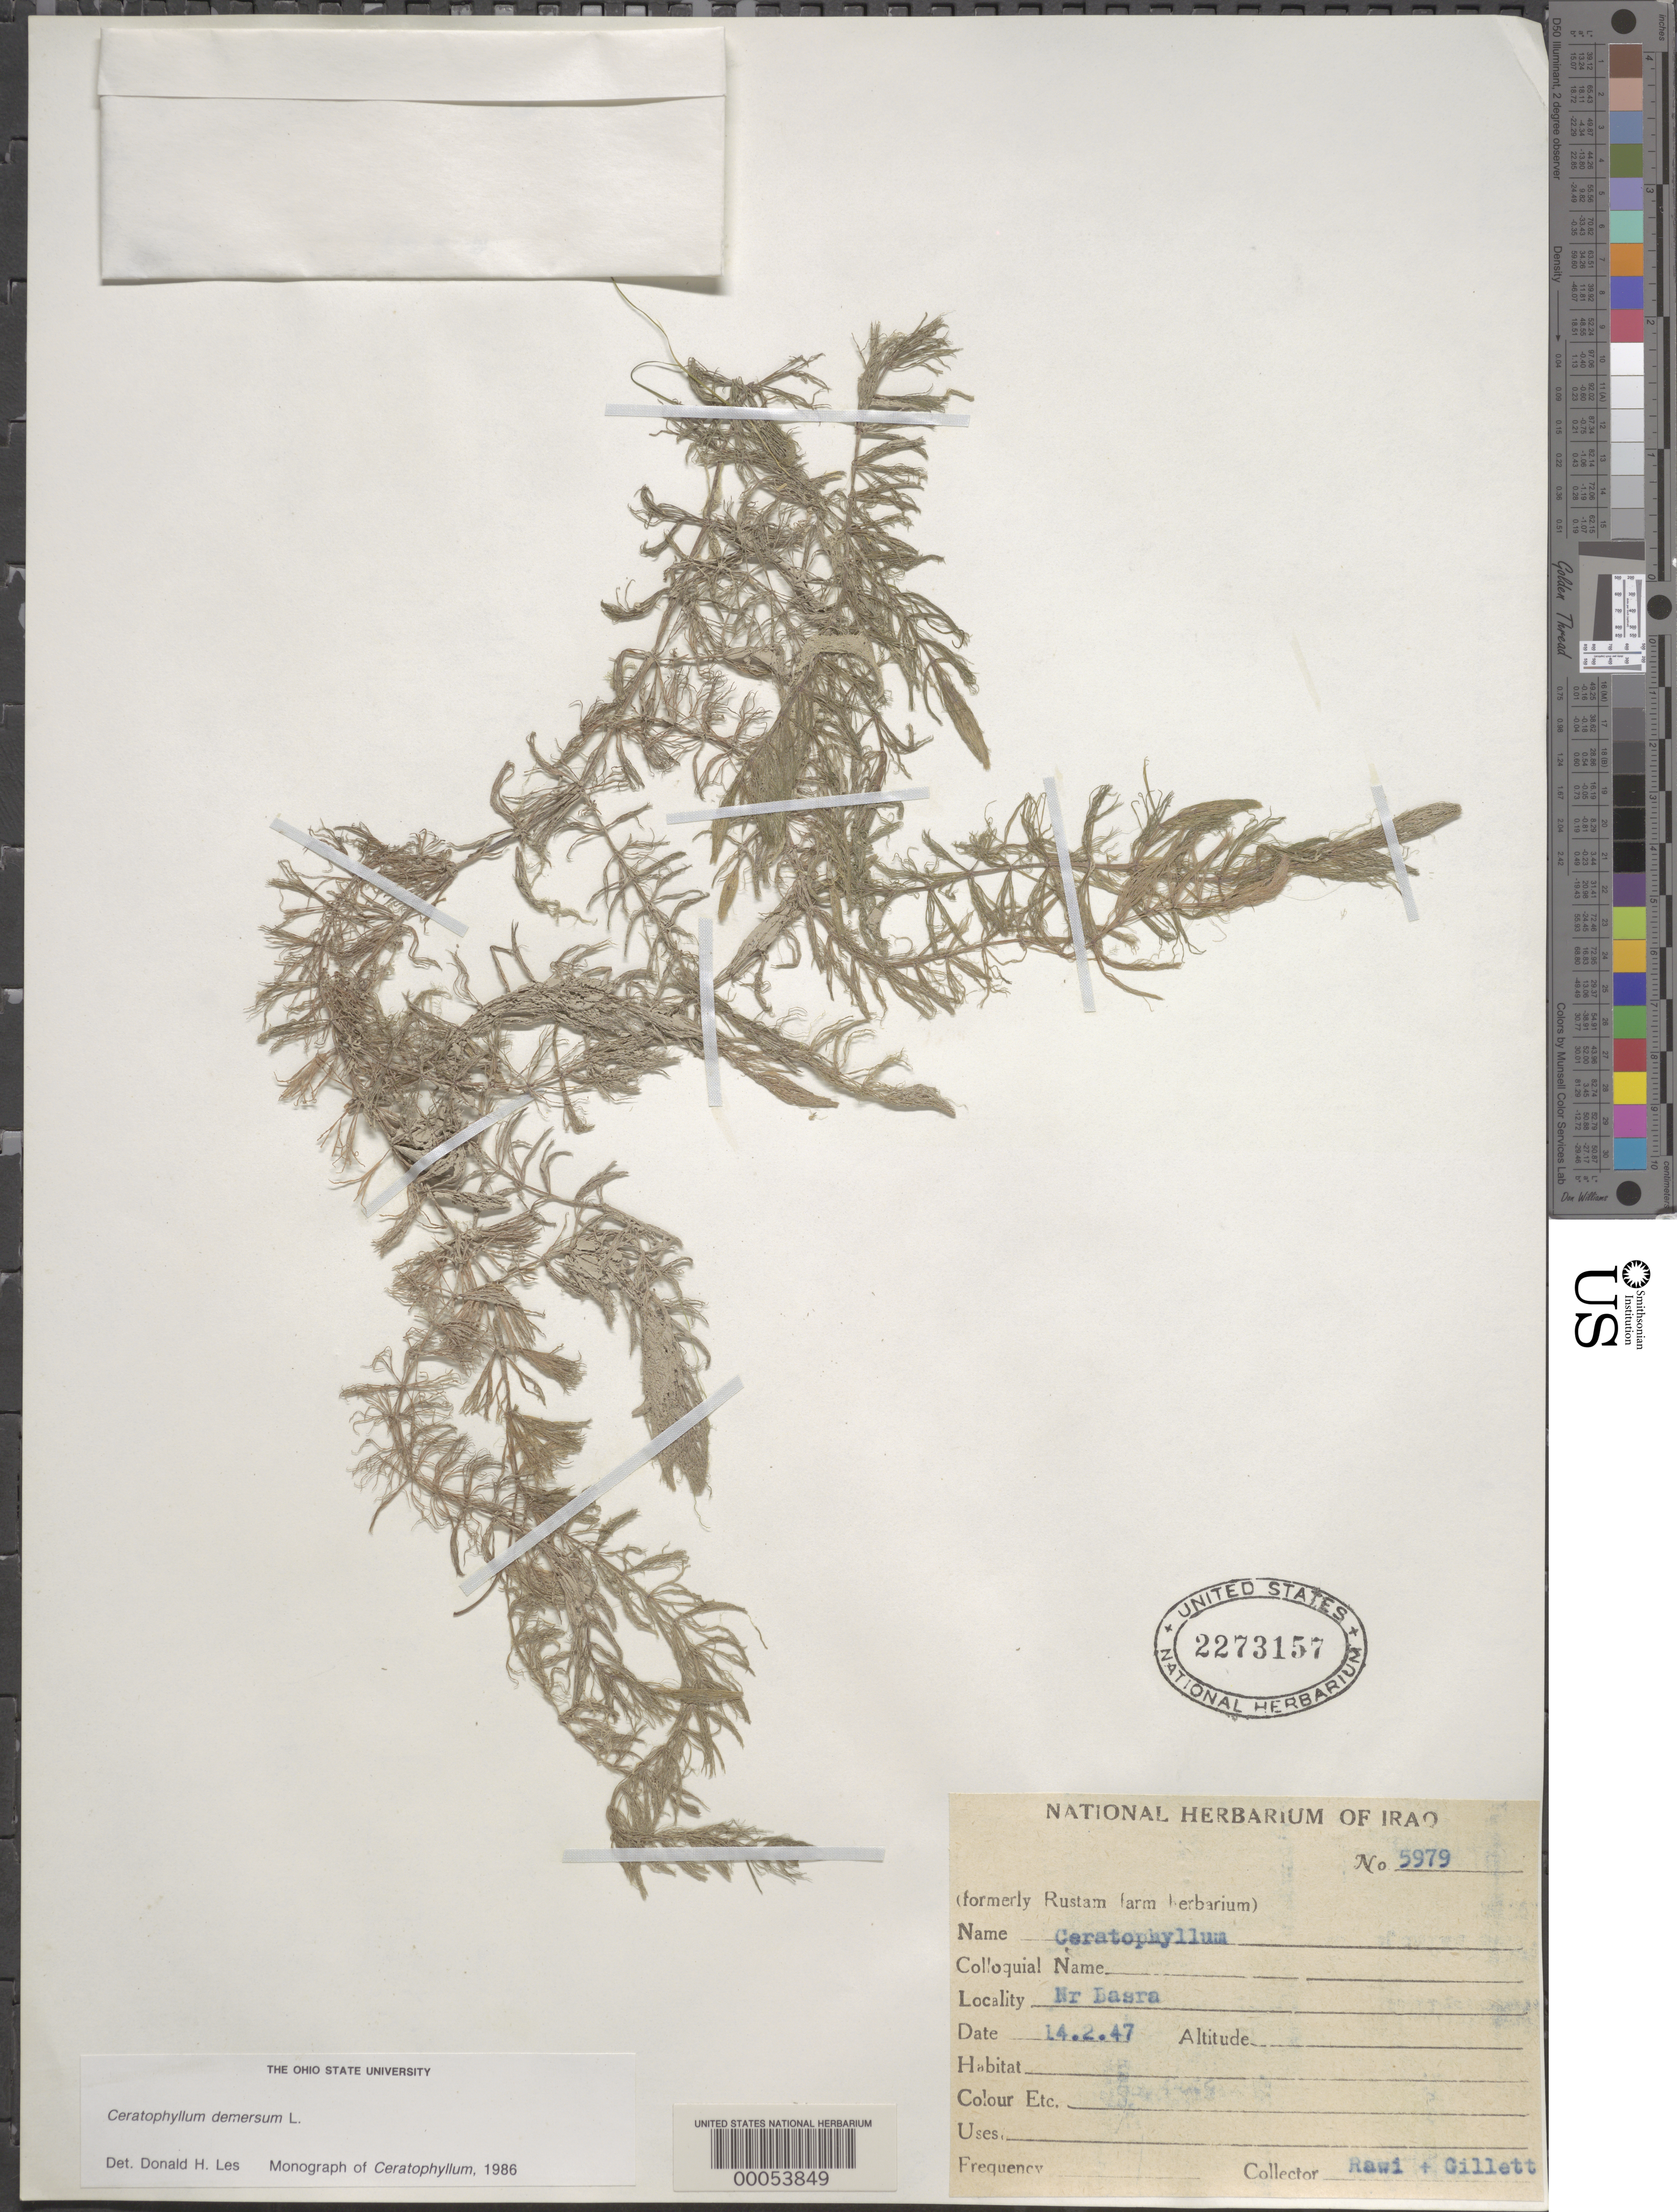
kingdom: Plantae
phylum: Tracheophyta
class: Magnoliopsida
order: Ceratophyllales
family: Ceratophyllaceae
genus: Ceratophyllum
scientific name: Ceratophyllum demersum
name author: L.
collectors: -. Rawi & Gillett, --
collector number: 5979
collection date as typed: Transcribed d/m/y: 14/2/47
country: Iraq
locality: Nr Basra.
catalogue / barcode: US 2273157